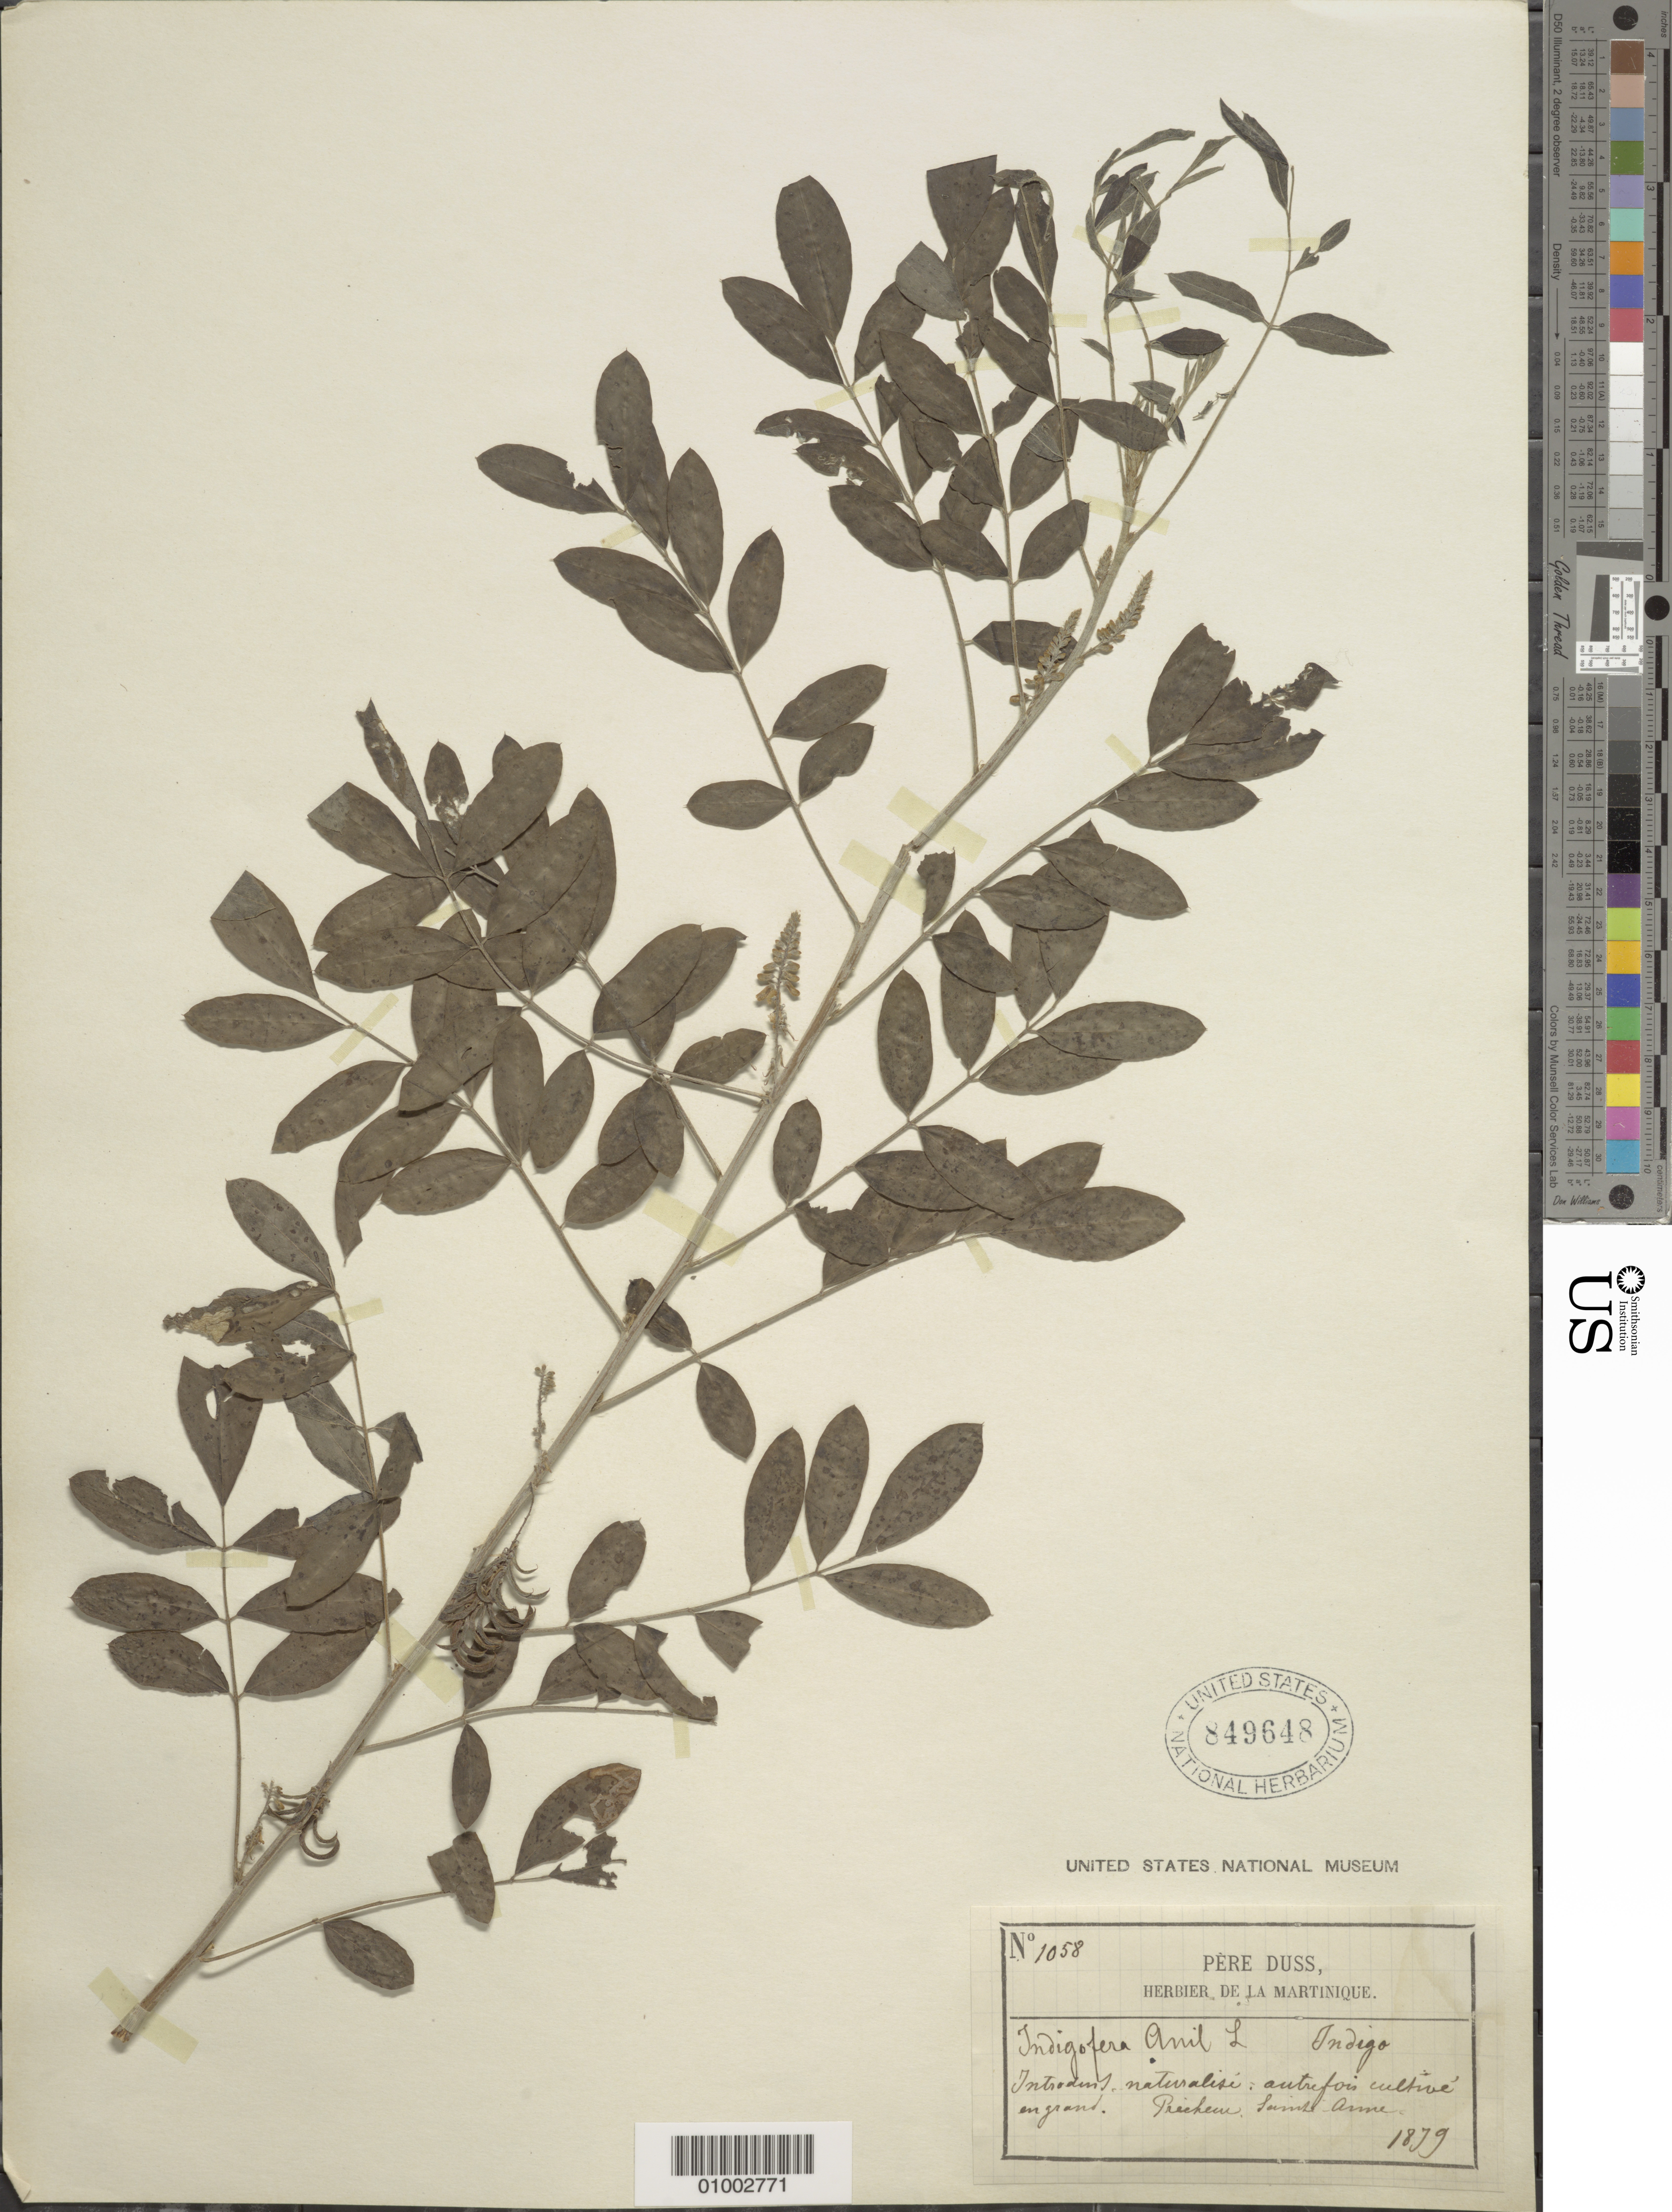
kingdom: Plantae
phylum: Tracheophyta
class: Magnoliopsida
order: Fabales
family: Fabaceae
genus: Indigofera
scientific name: Indigofera suffruticosa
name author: Mill.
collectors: Père Duss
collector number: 1058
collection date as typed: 1879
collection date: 1879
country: Martinique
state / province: Le Marin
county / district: Sainte-Anne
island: Martinique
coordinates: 0 N, 0 E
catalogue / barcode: US 849648